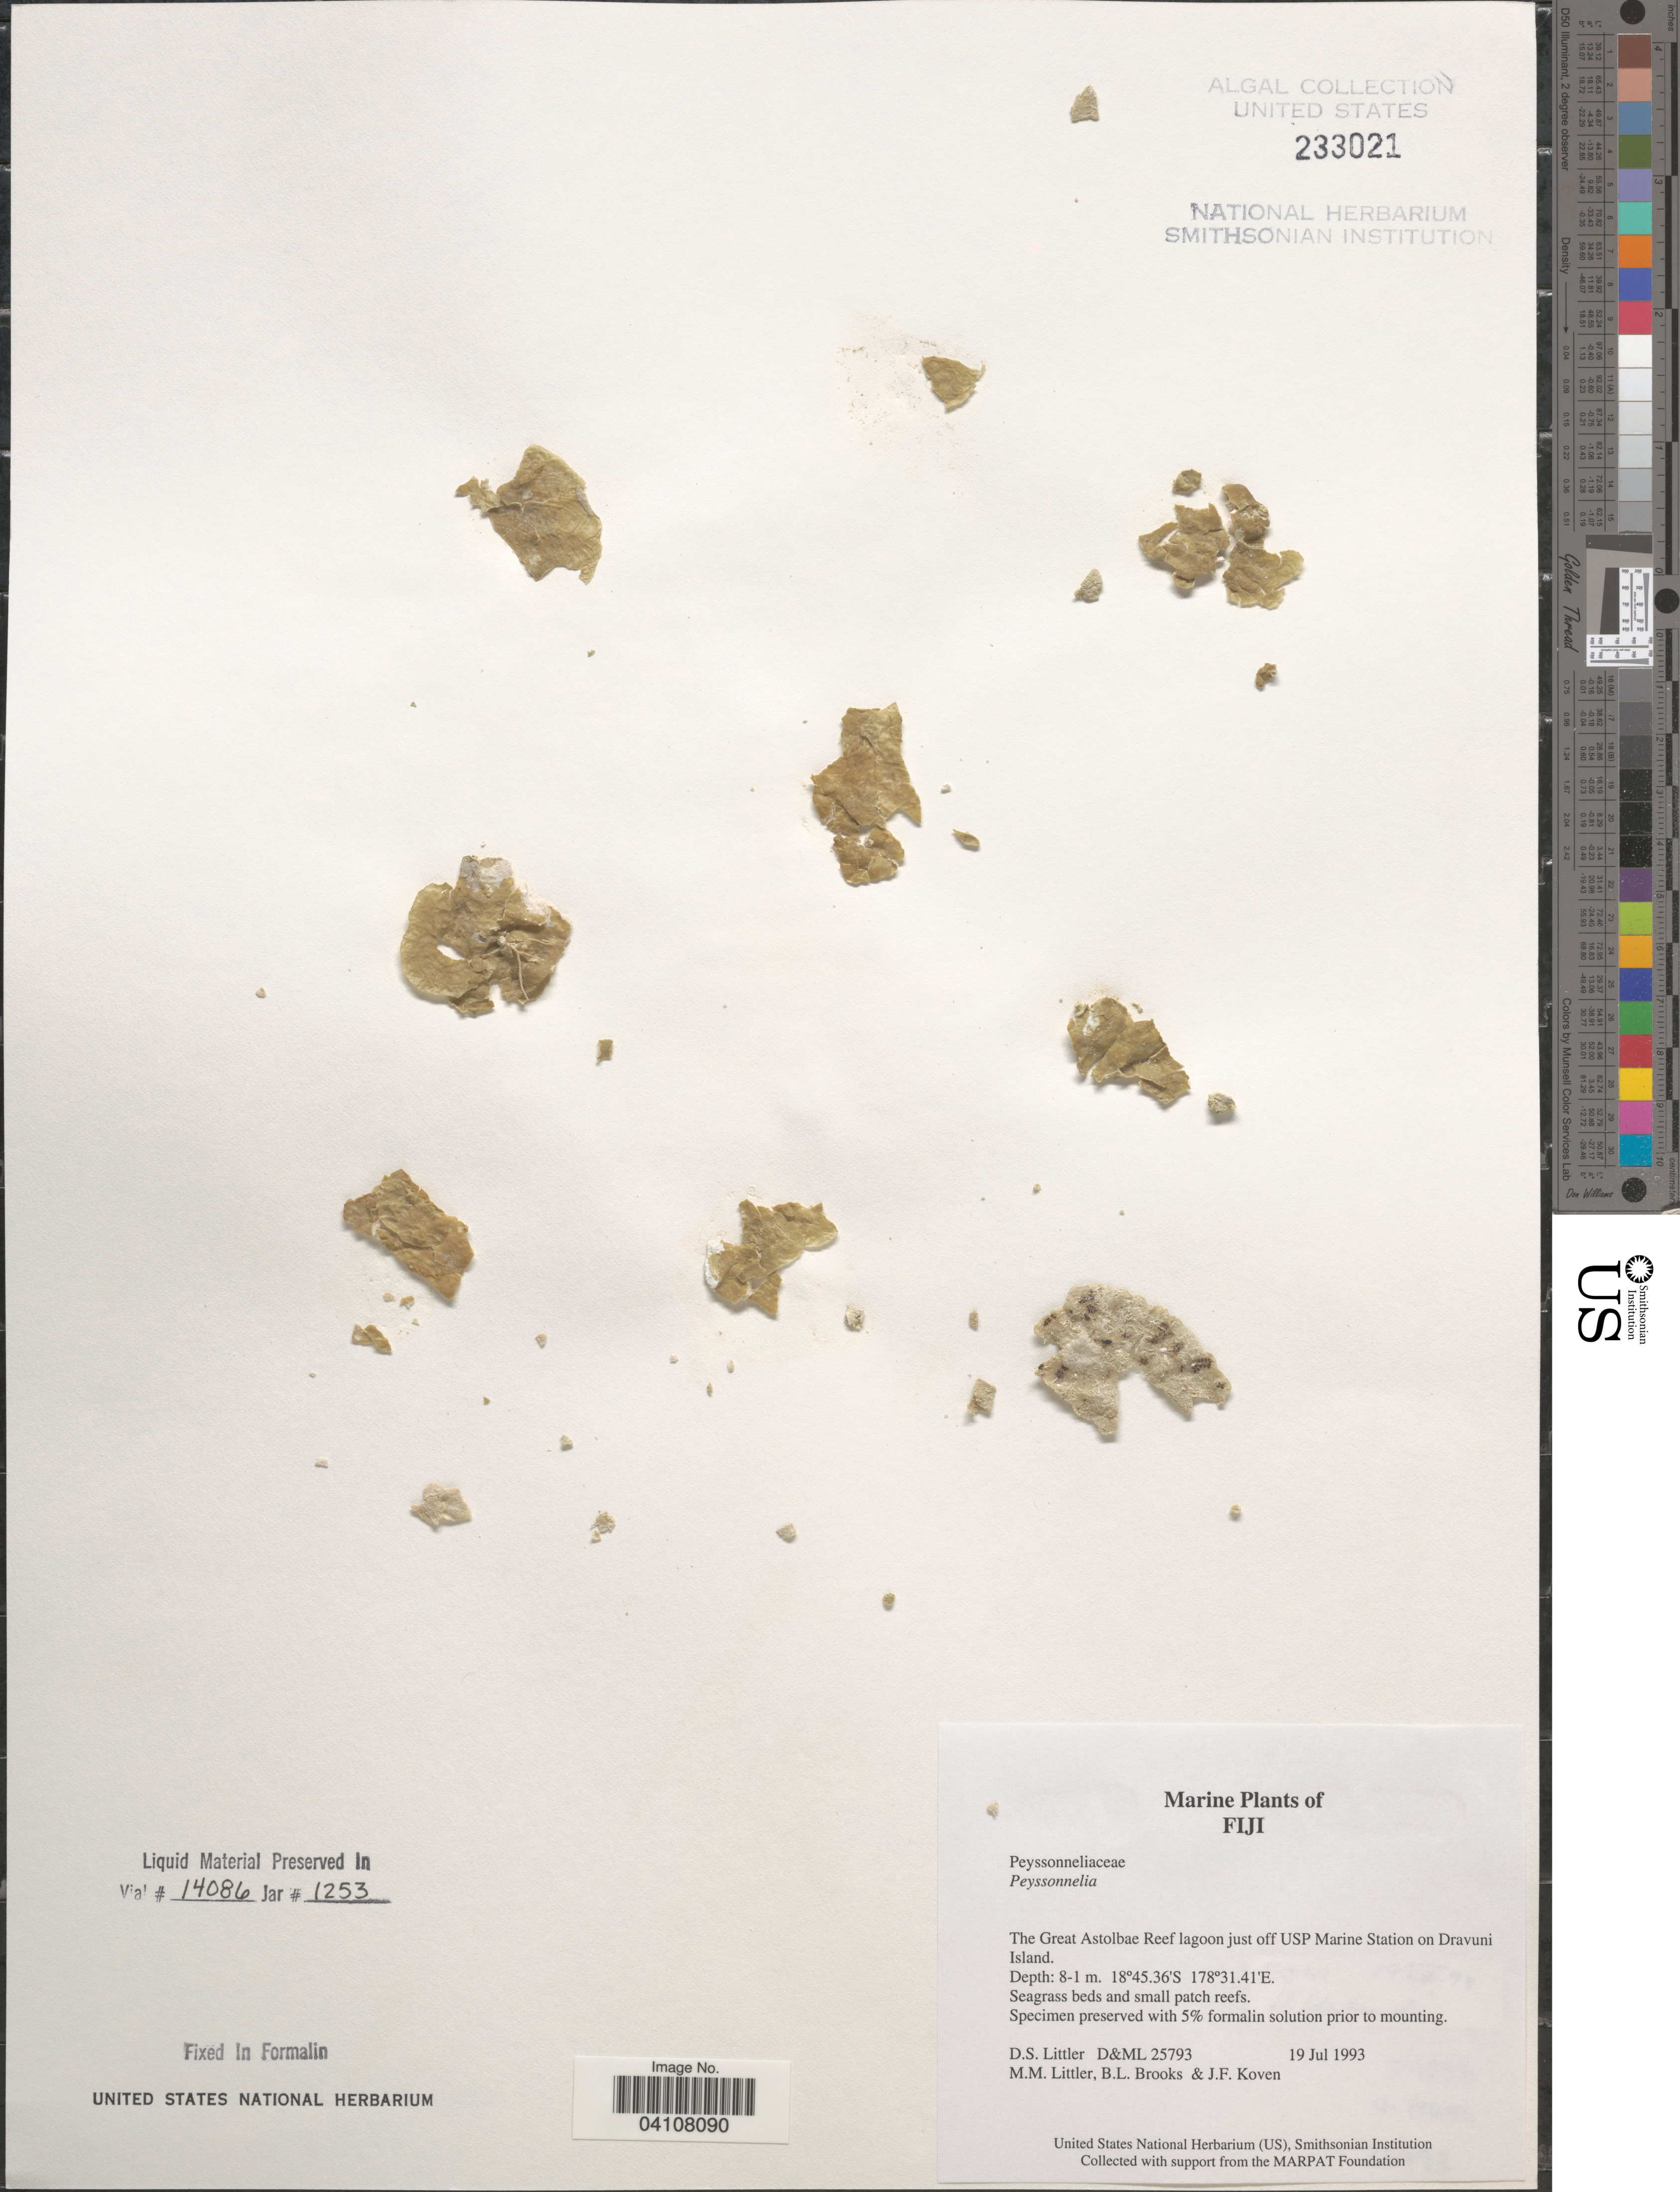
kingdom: Plantae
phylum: Rhodophyta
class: Florideophyceae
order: Peyssonneliales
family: Peyssonneliaceae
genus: Peyssonnelia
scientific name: Peyssonnelia sp.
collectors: D. S. Littler, B. Brooks & J. Koven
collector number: D&ML25793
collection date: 1993-07-19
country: Fiji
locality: The Great Astolbae Reef lagoon just off USP Marine Station on Dravuni Island.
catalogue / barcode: US 233021